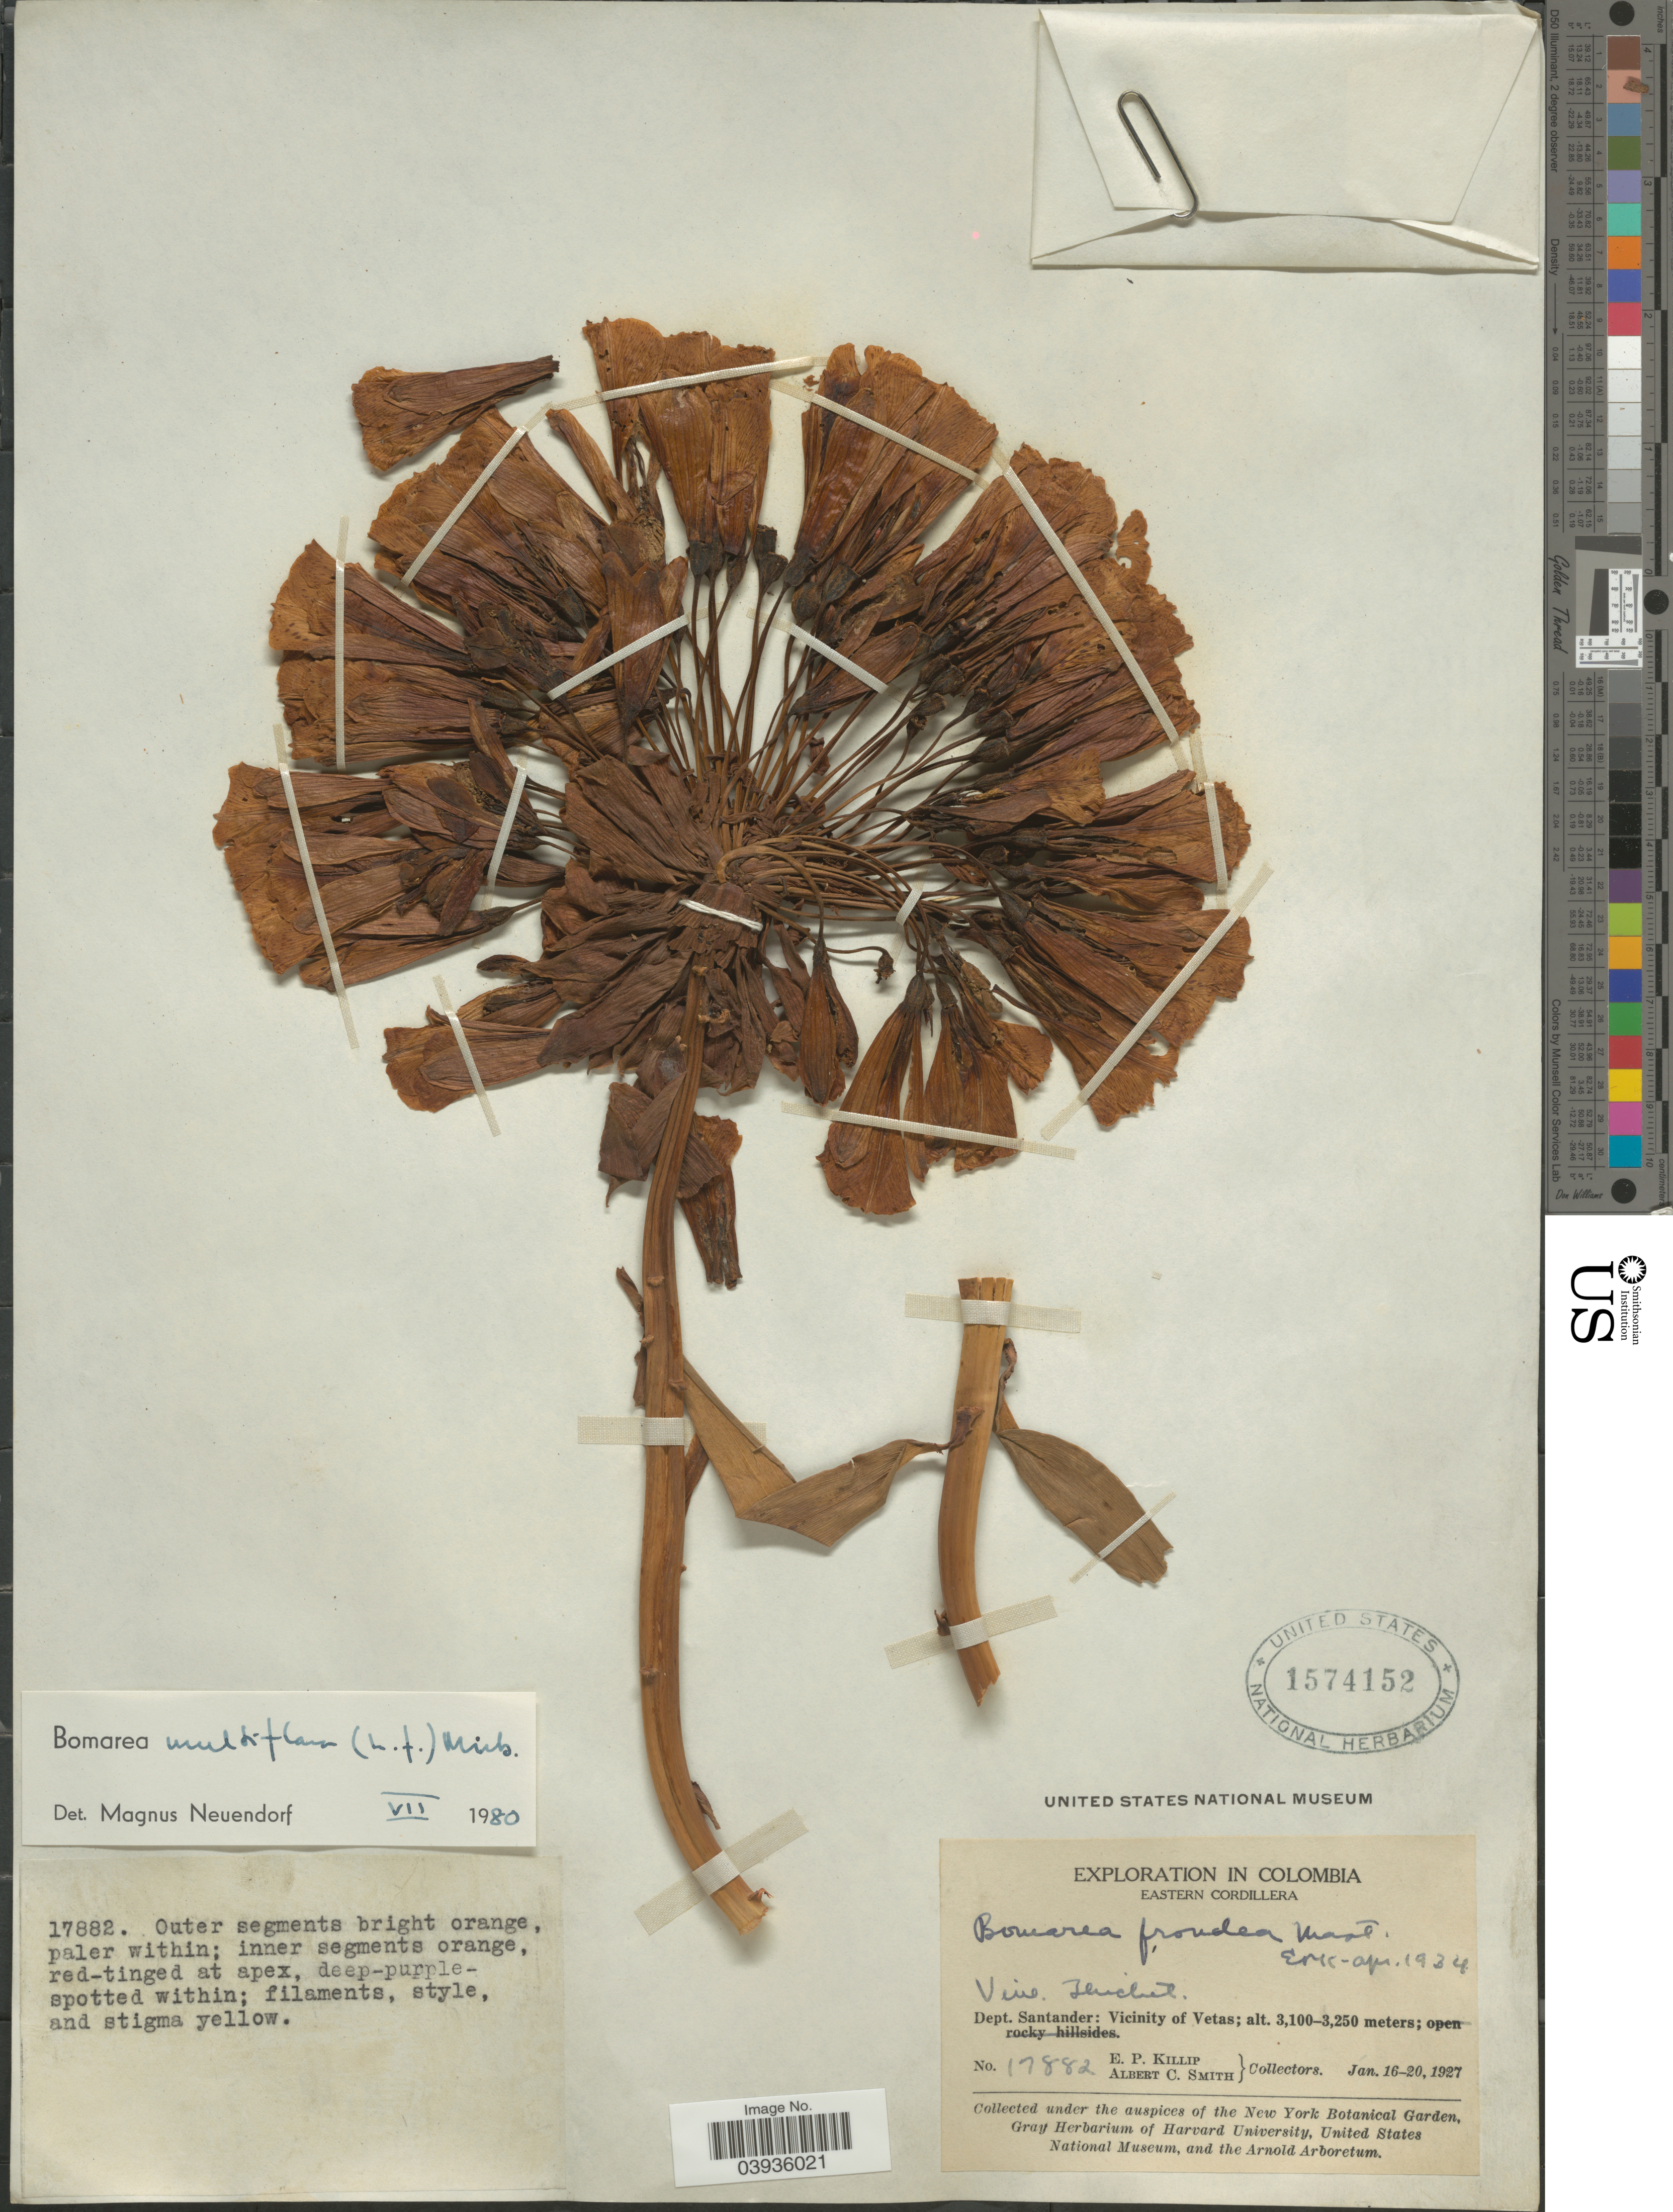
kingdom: Plantae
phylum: Tracheophyta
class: Liliopsida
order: Liliales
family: Alstroemeriaceae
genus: Bomarea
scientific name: Bomarea multiflora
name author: (L. f.) Mirb.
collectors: E. P. Killip & A. C. Smith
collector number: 17882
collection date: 1927-01-16/1927-01-20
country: Colombia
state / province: Santander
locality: Eastern Cordillera. Dept. Santander: Vicinity of Vetas.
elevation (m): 3100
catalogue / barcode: US 1574152